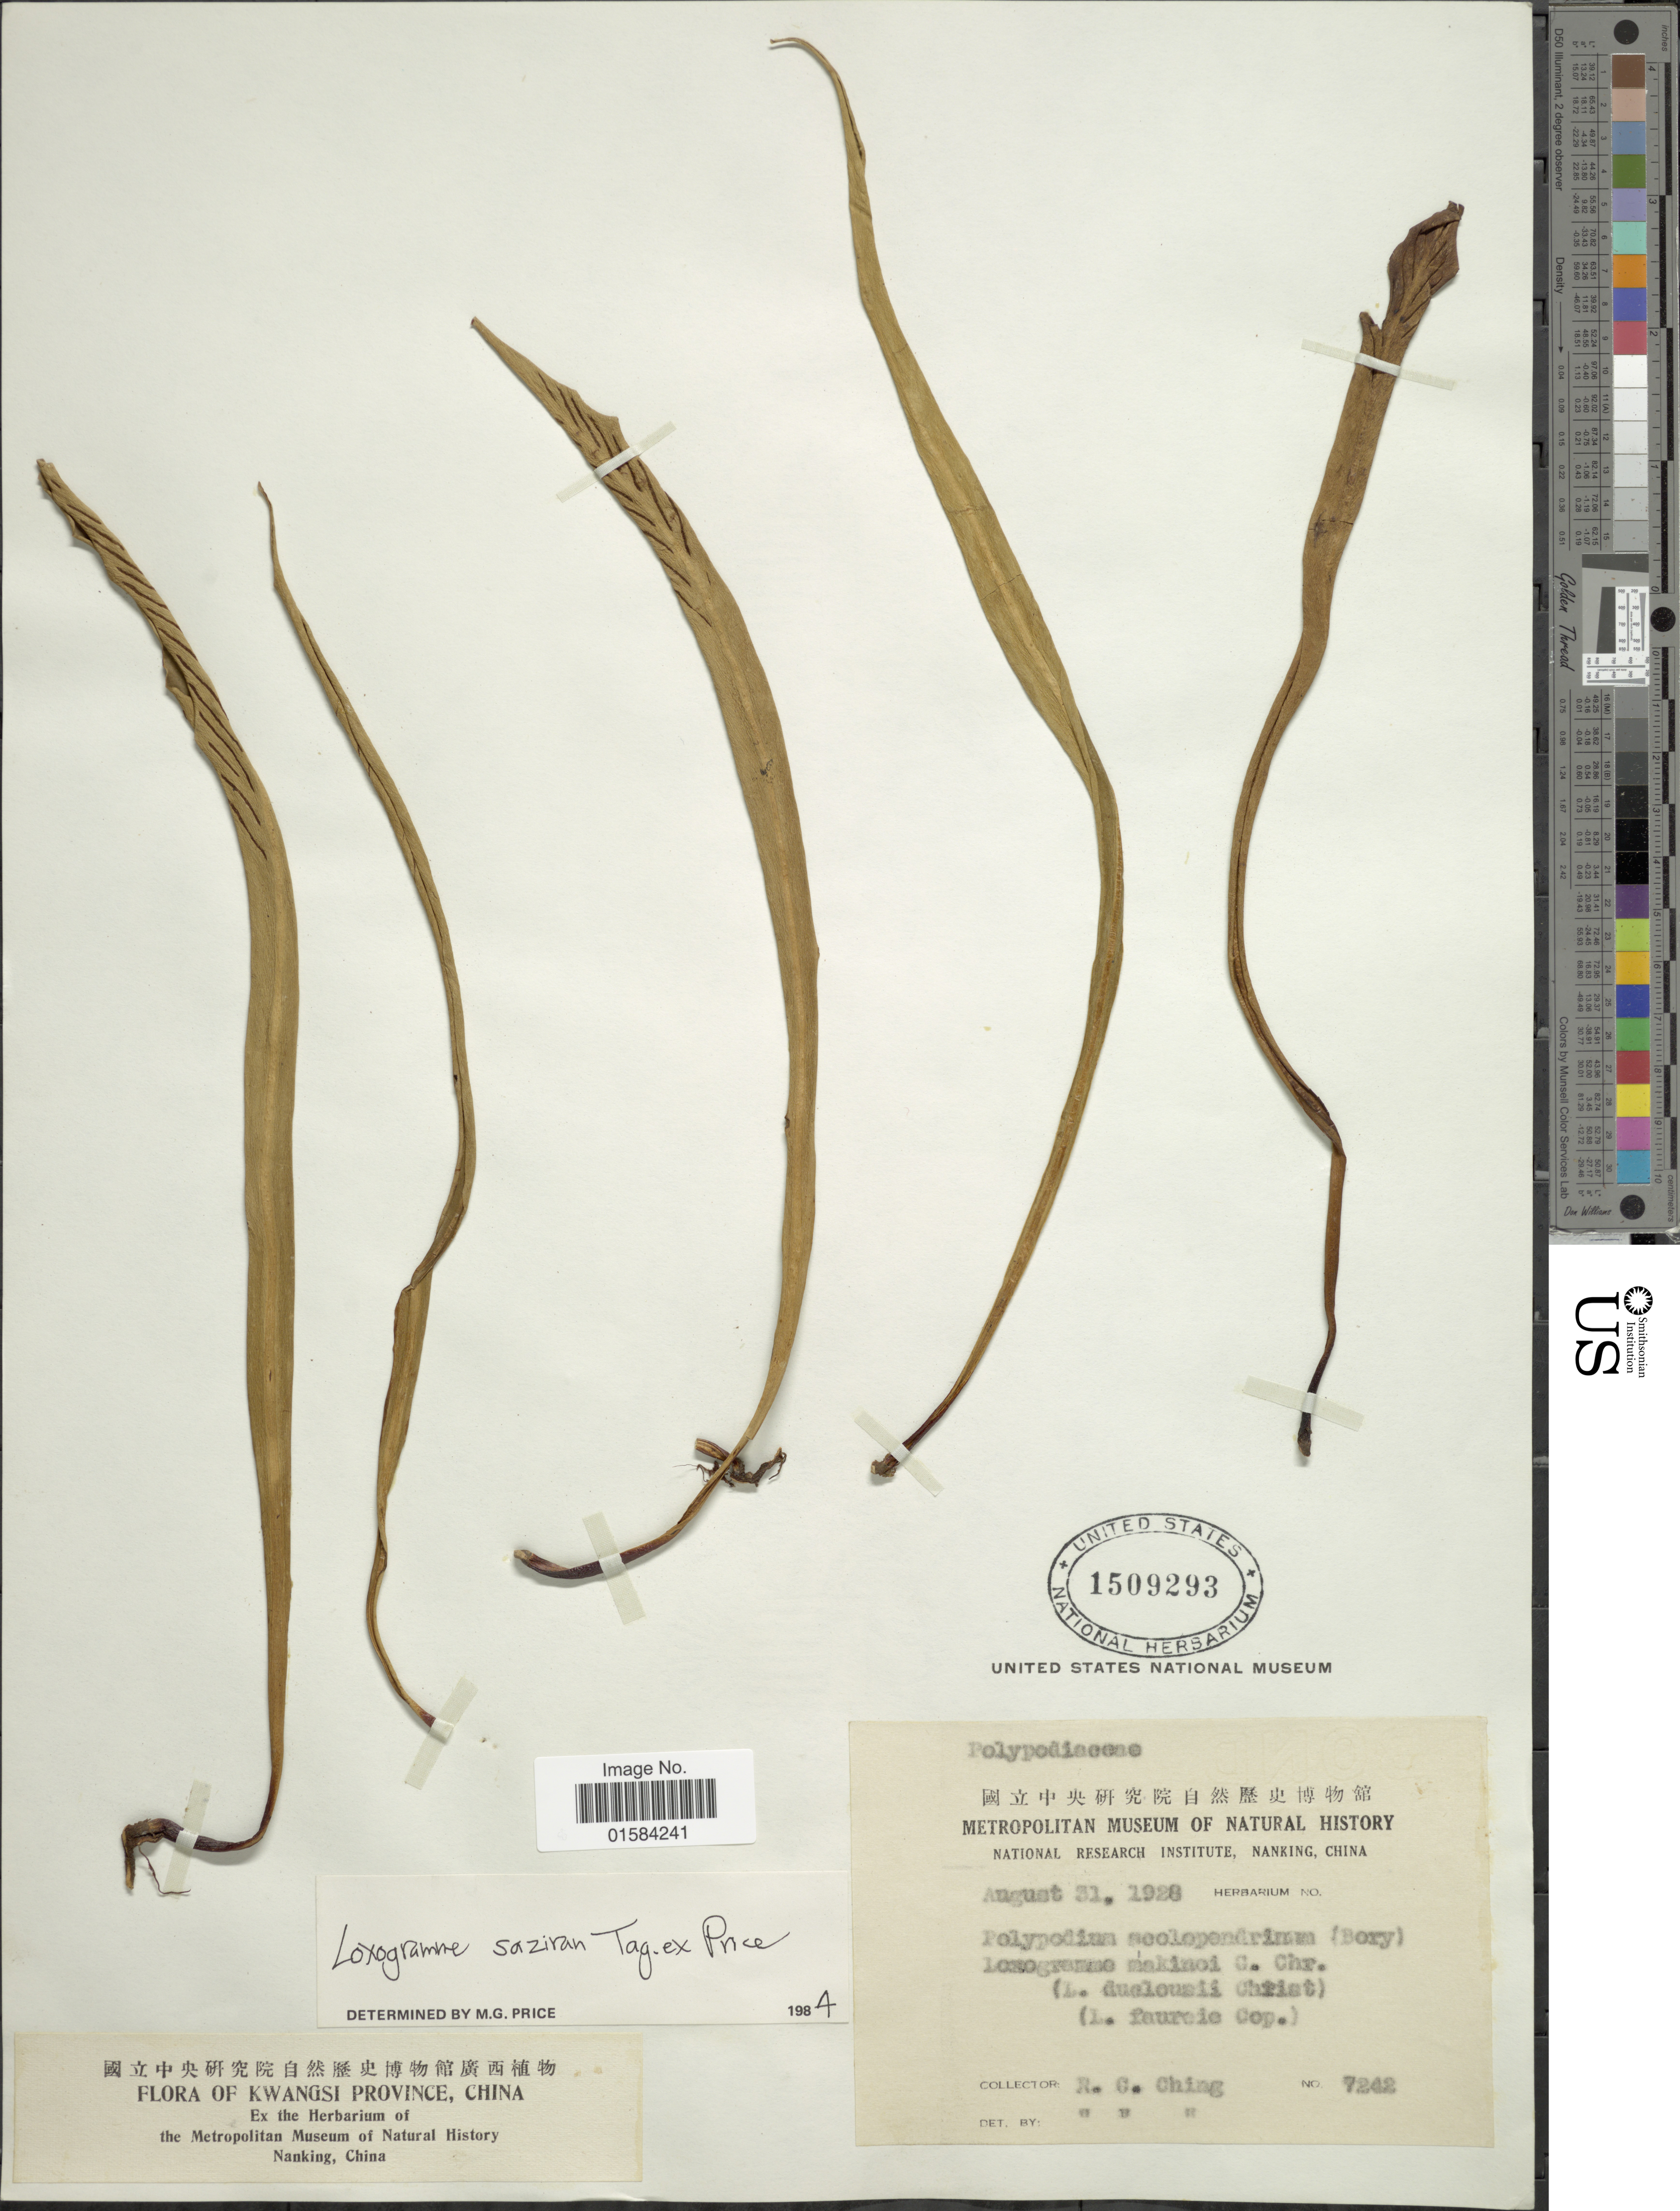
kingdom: Plantae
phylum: Tracheophyta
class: Polypodiopsida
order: Polypodiales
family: Polypodiaceae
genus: Loxogramme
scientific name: Loxogramme saziran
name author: Tagawa ex M.G. Price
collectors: R. C. Ching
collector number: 7242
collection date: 1928-08-31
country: China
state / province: Guangxi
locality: Kwangsi Province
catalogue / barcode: US 1509293